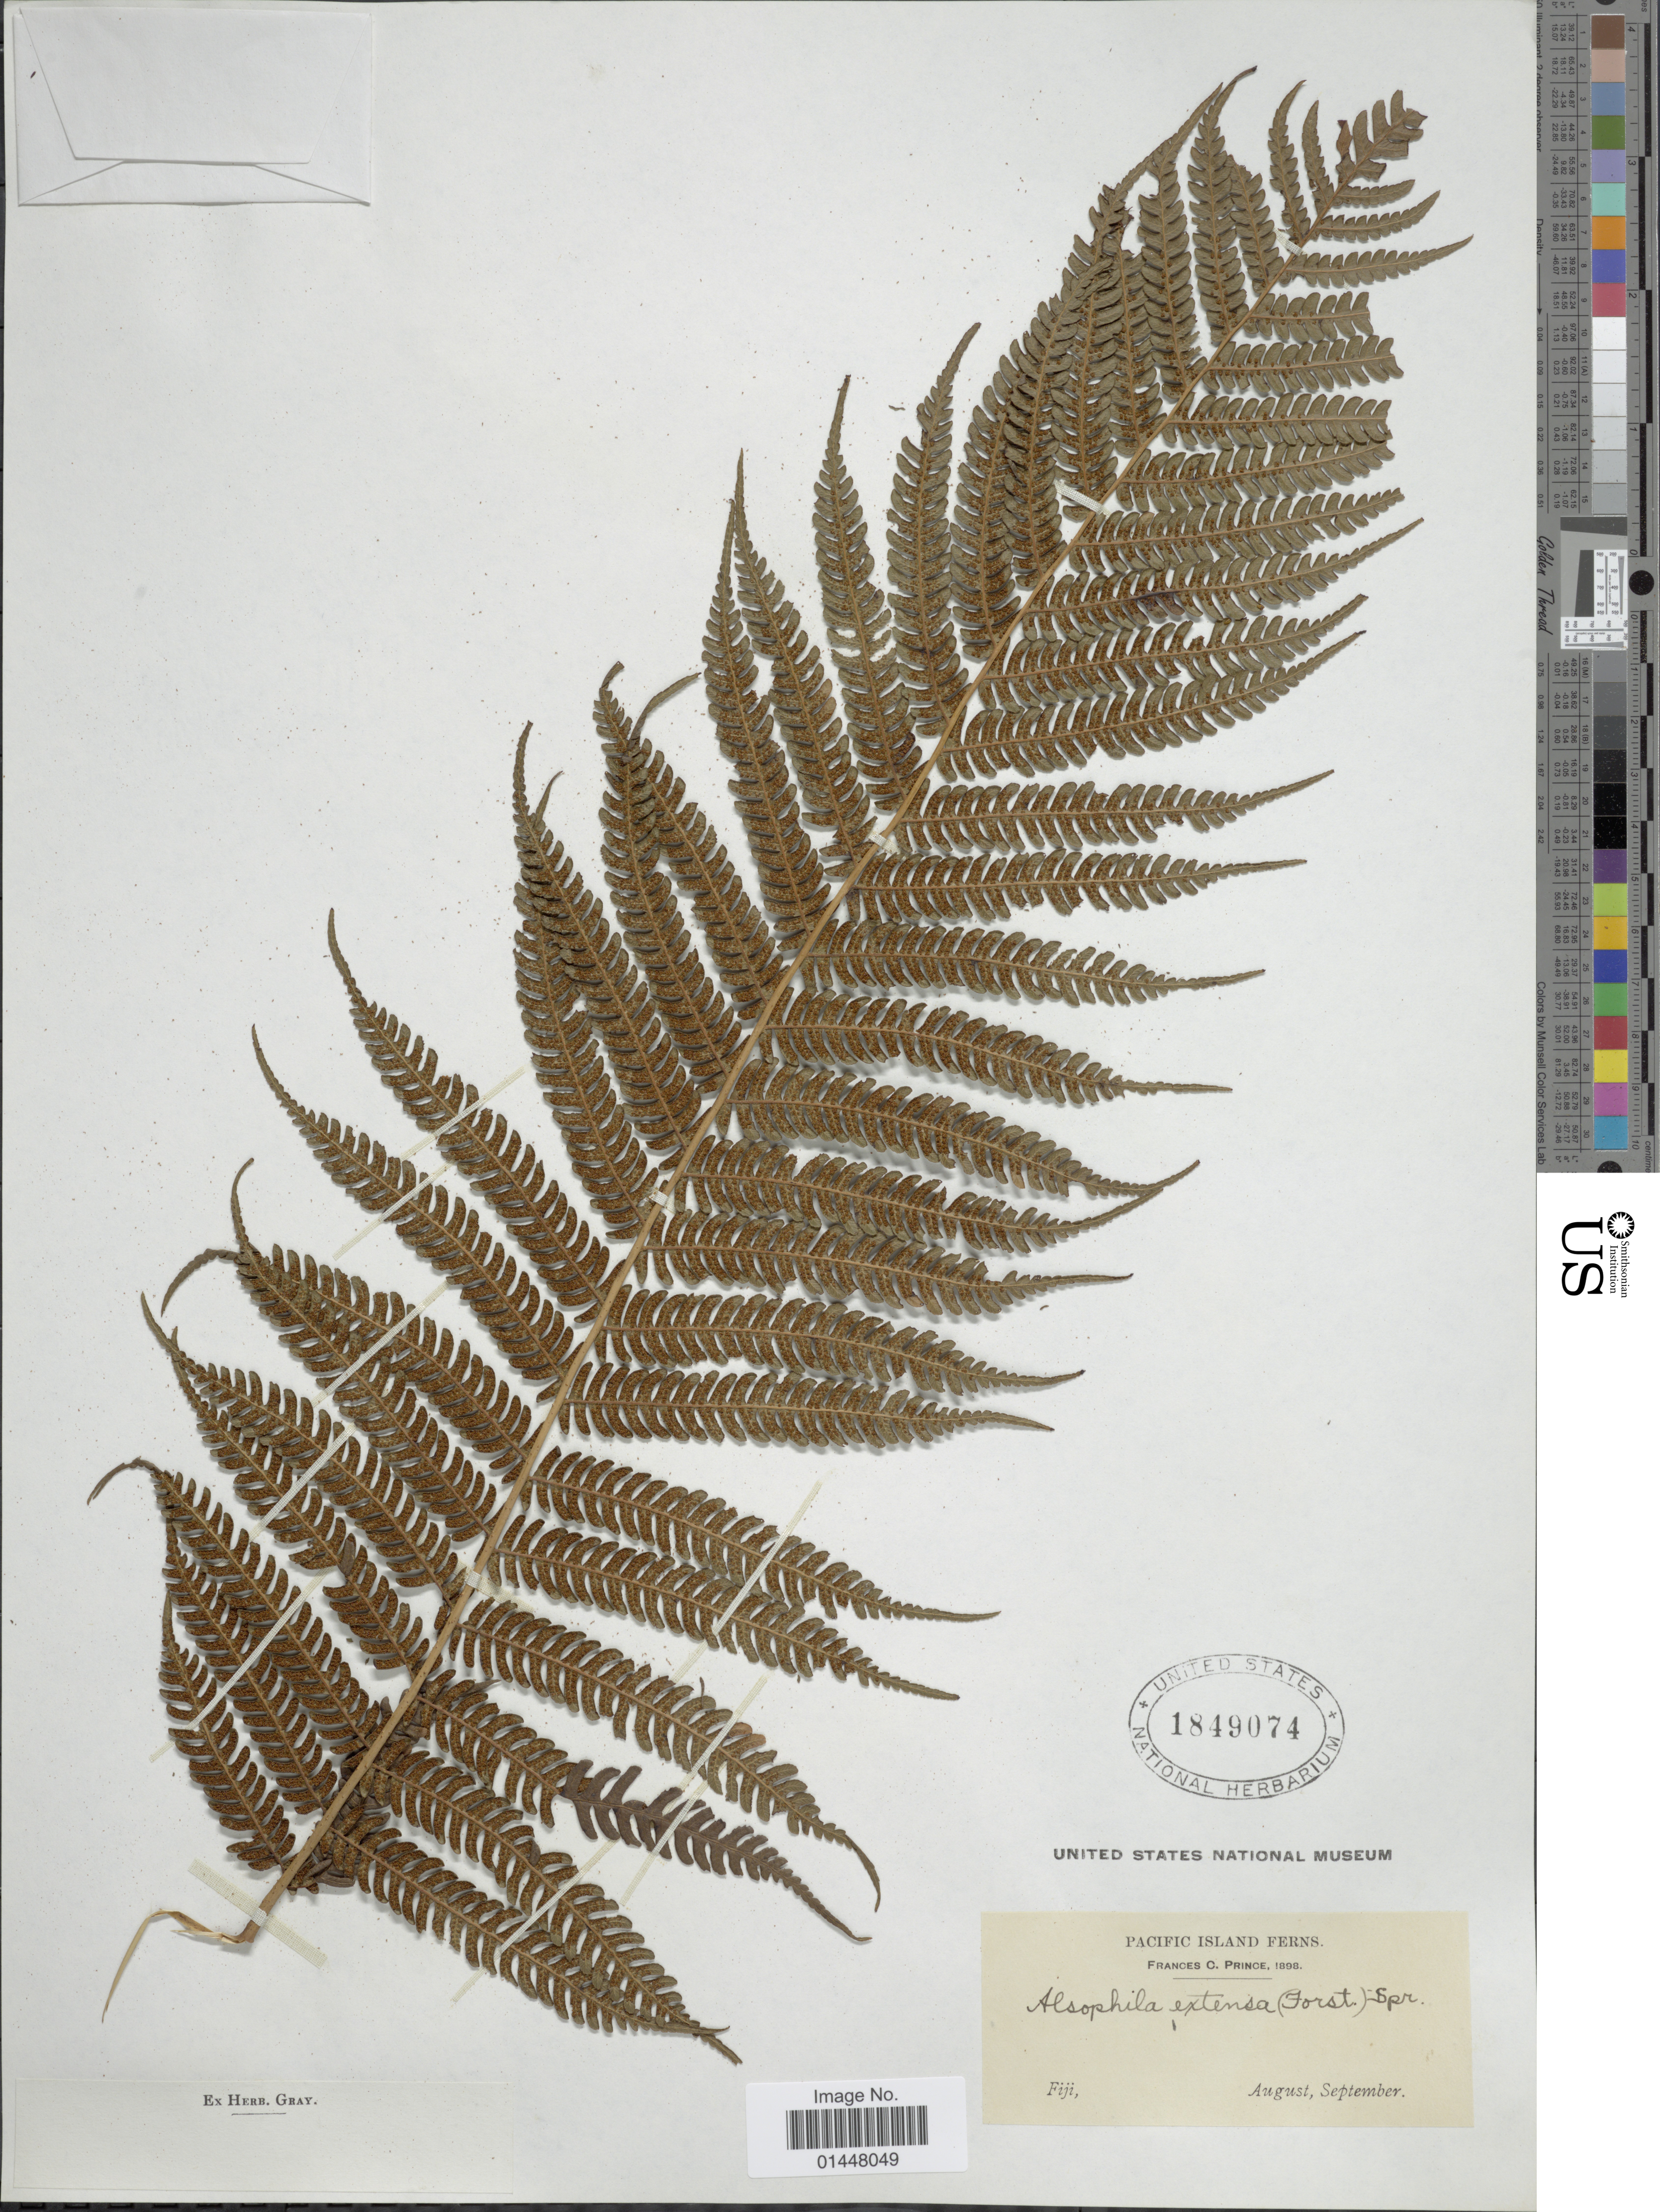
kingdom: Plantae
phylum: Tracheophyta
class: Polypodiopsida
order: Cyatheales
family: Cyatheaceae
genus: Sphaeropteris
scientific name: Sphaeropteris medullaris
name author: (G. Forst.) Bernh.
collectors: F. Prince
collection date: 1898-08/1898-09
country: Fiji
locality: Pacific Islands, Fiji.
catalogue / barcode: US 1849074